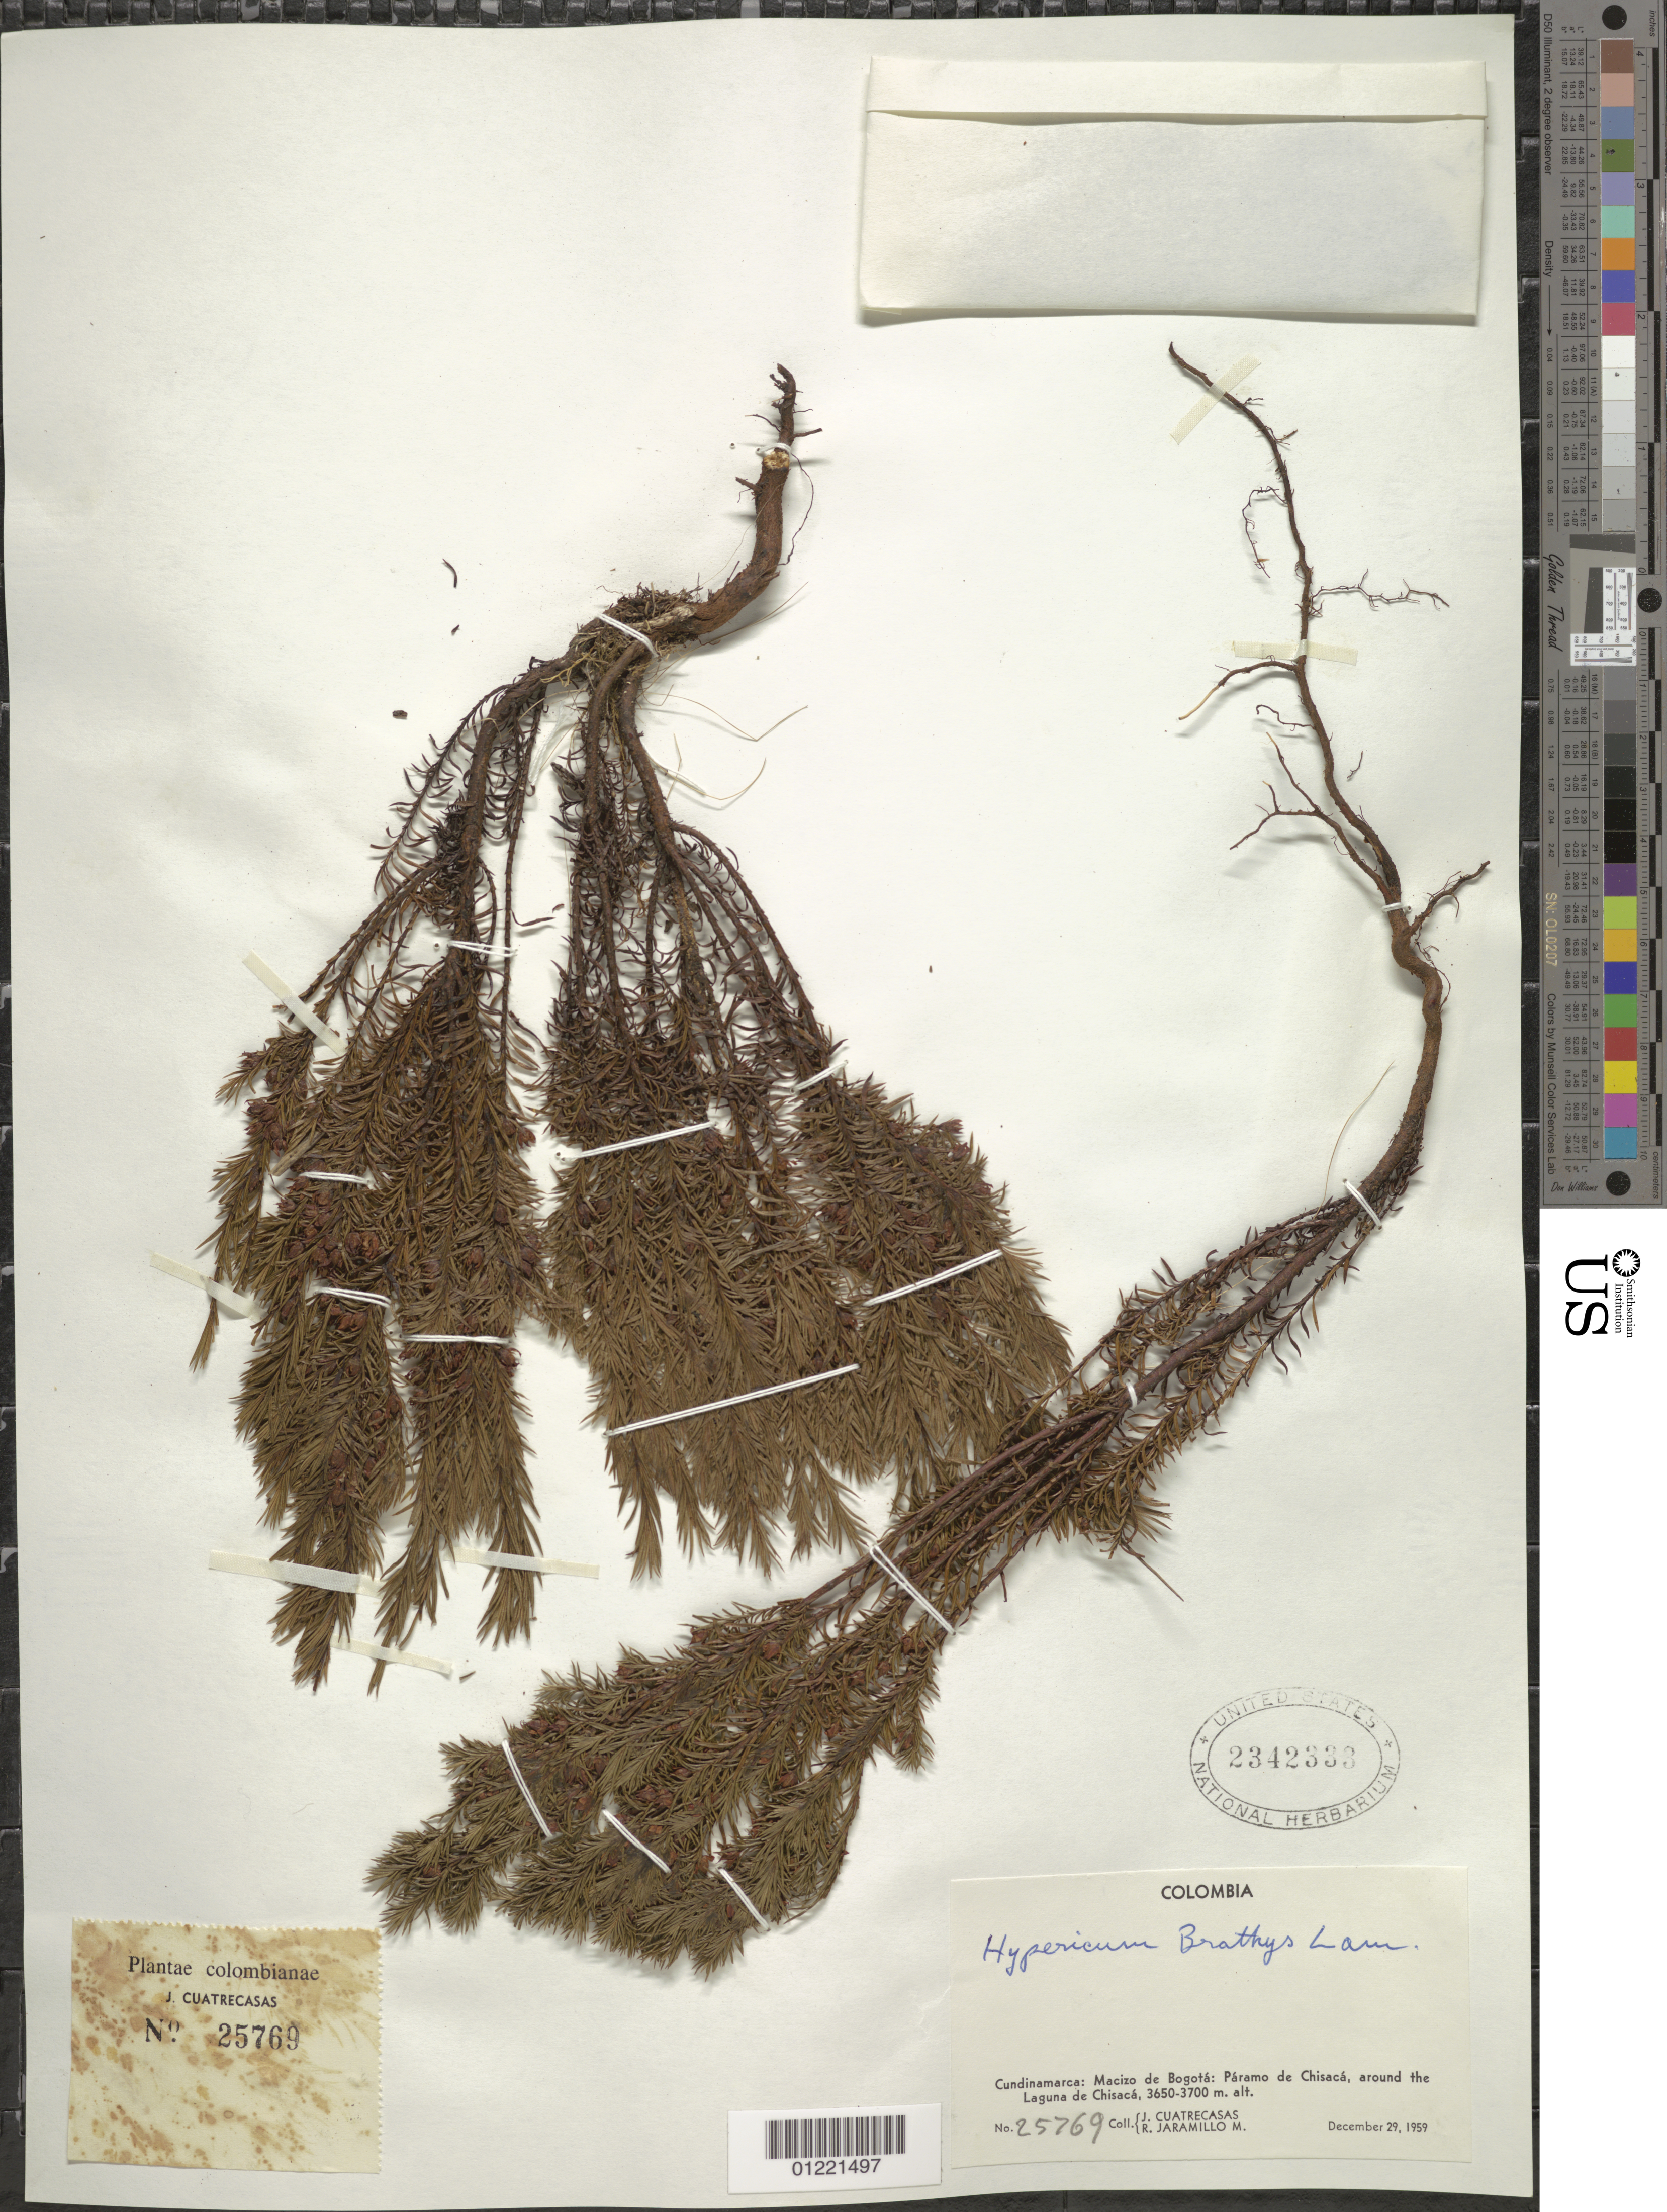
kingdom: Plantae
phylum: Tracheophyta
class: Magnoliopsida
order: Malpighiales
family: Hypericaceae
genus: Hypericum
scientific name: Hypericum juniperinum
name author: Kunth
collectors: J. Cuatrecasas & R. Jaramillo M.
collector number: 25769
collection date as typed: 29 Dec 1959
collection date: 1959-12-29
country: Colombia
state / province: Cundinamarca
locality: Macizo de Bogotá, Páramo de Chisacá, around Laguna de Chisacá.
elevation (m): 3650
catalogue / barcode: US 2342333